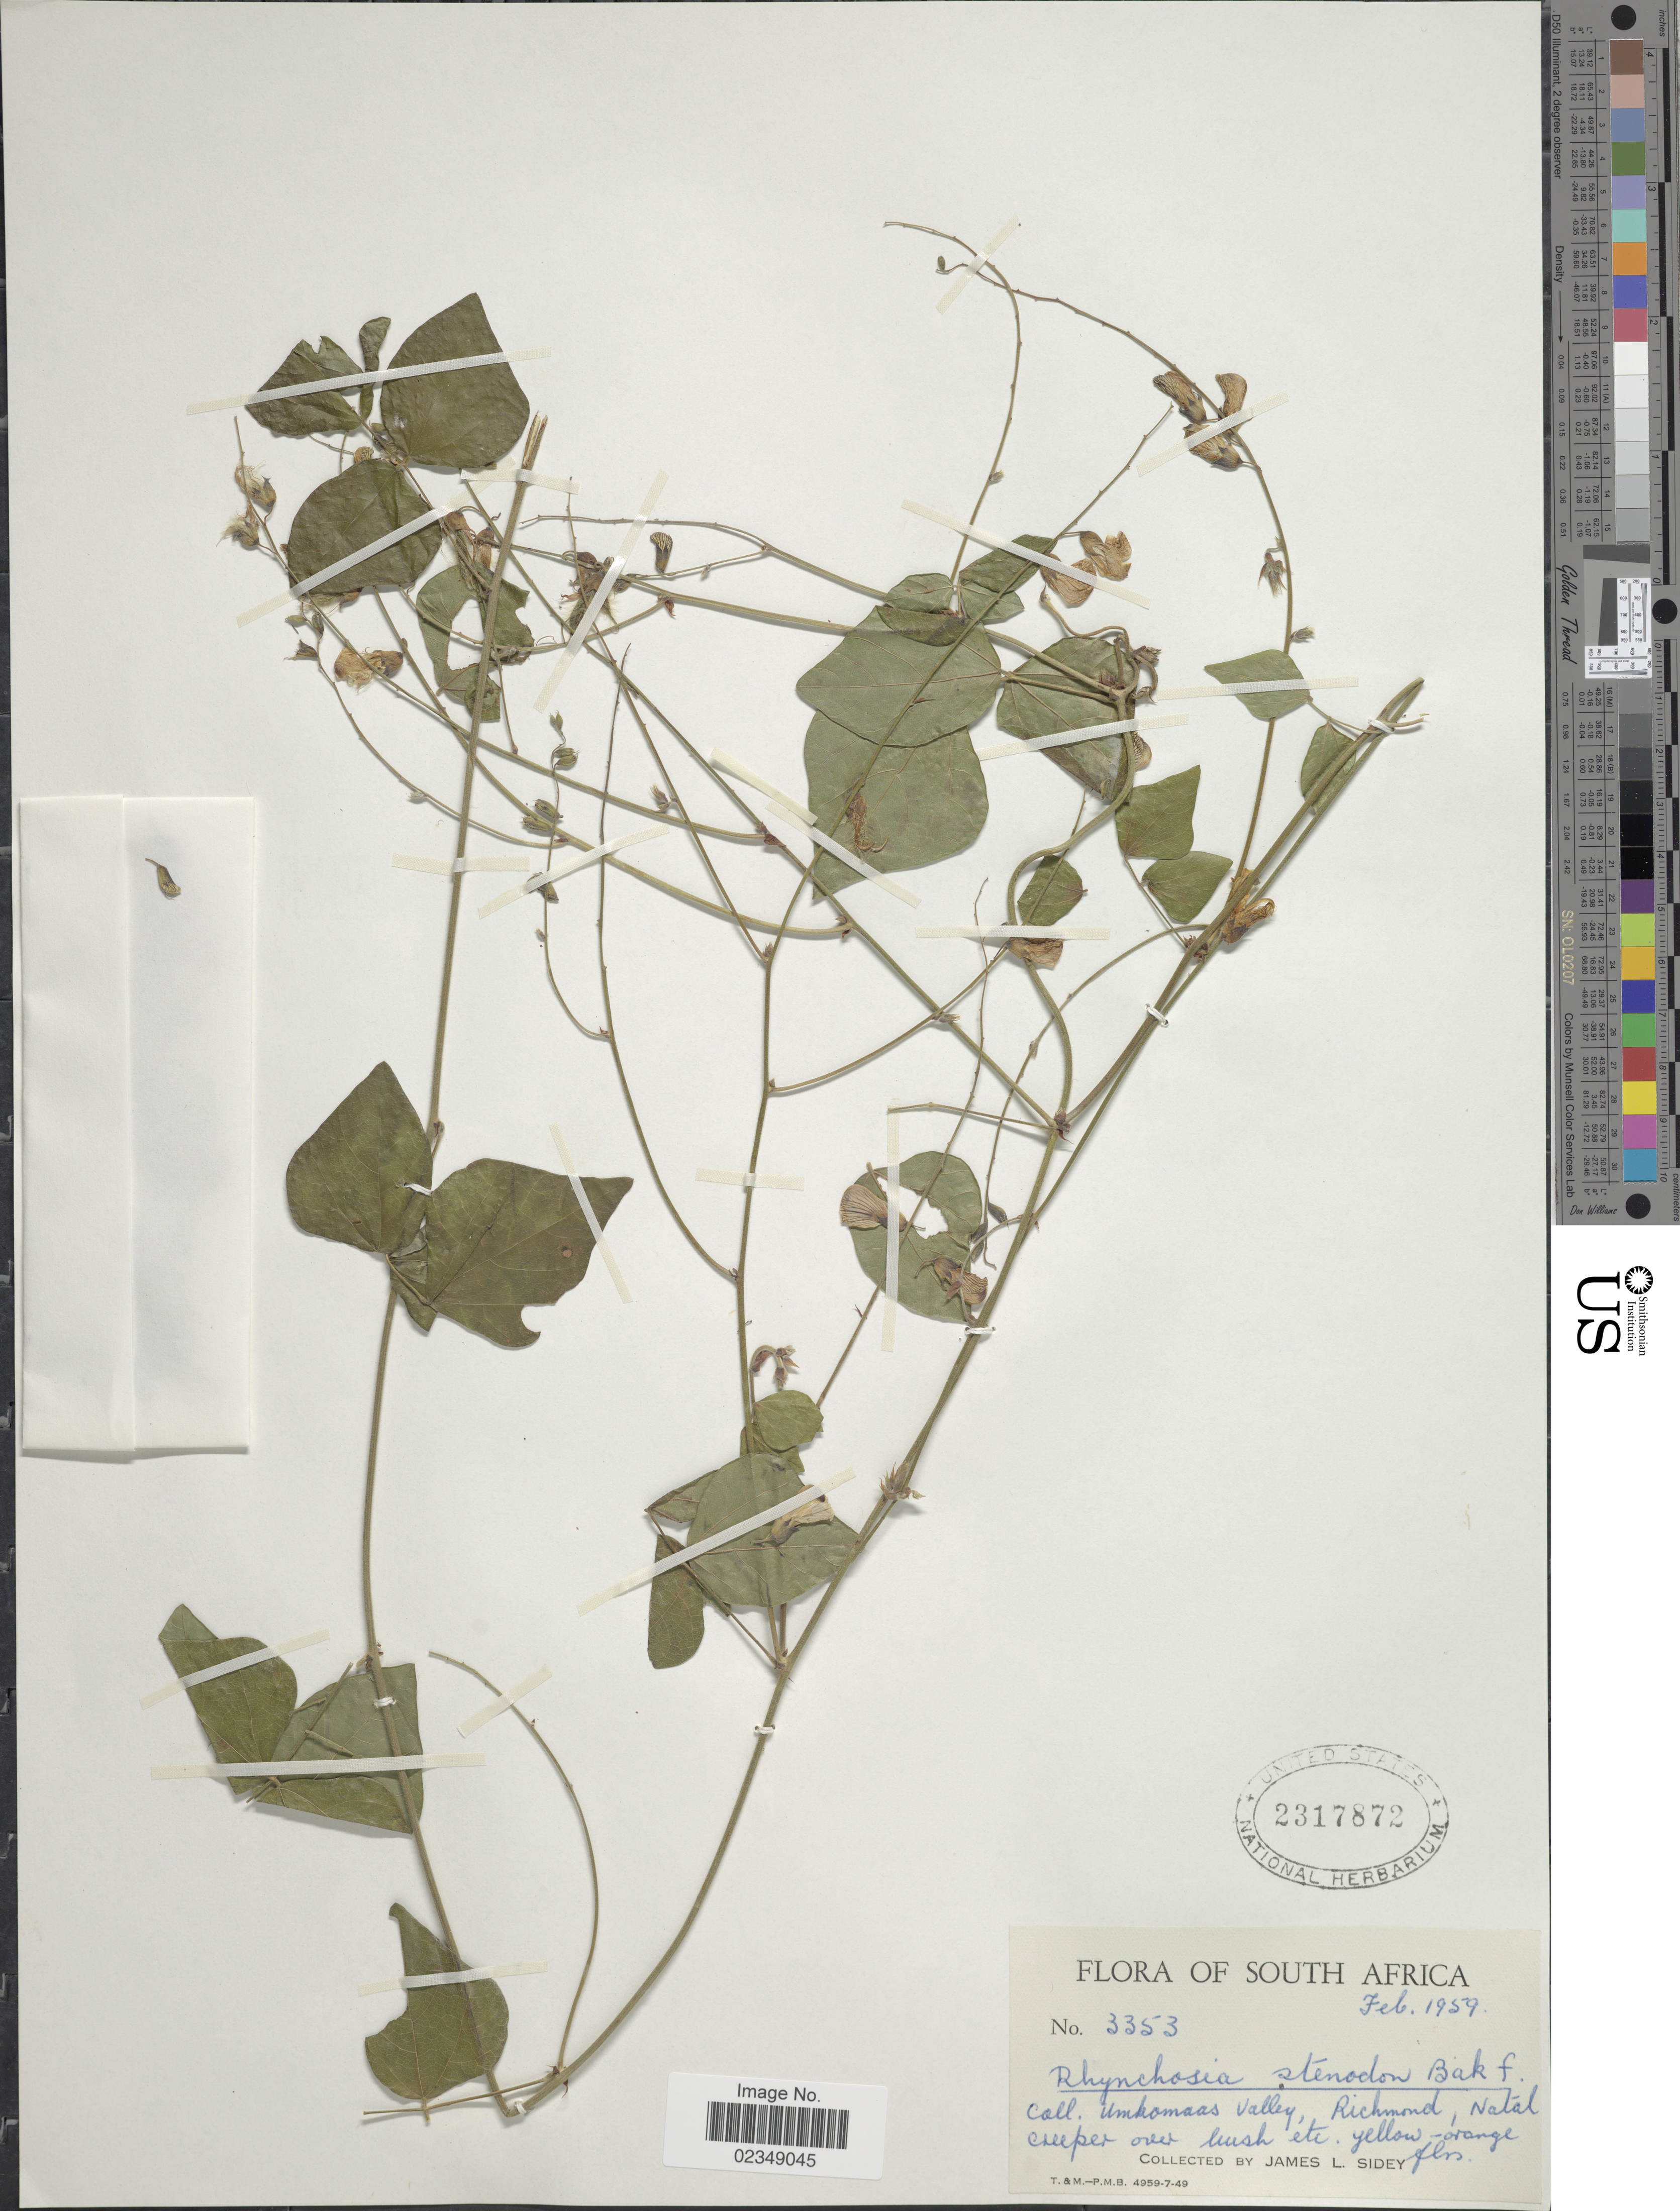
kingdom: Plantae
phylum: Tracheophyta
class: Magnoliopsida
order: Fabales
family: Fabaceae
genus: Rhynchosia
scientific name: Rhynchosia stenodon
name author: Baker f.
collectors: J. L. Sidey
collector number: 3353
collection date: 1959-02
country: South Africa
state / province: KwaZulu-Natal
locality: Umkomaas Valley, Richmond, Natal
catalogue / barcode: US 2317872